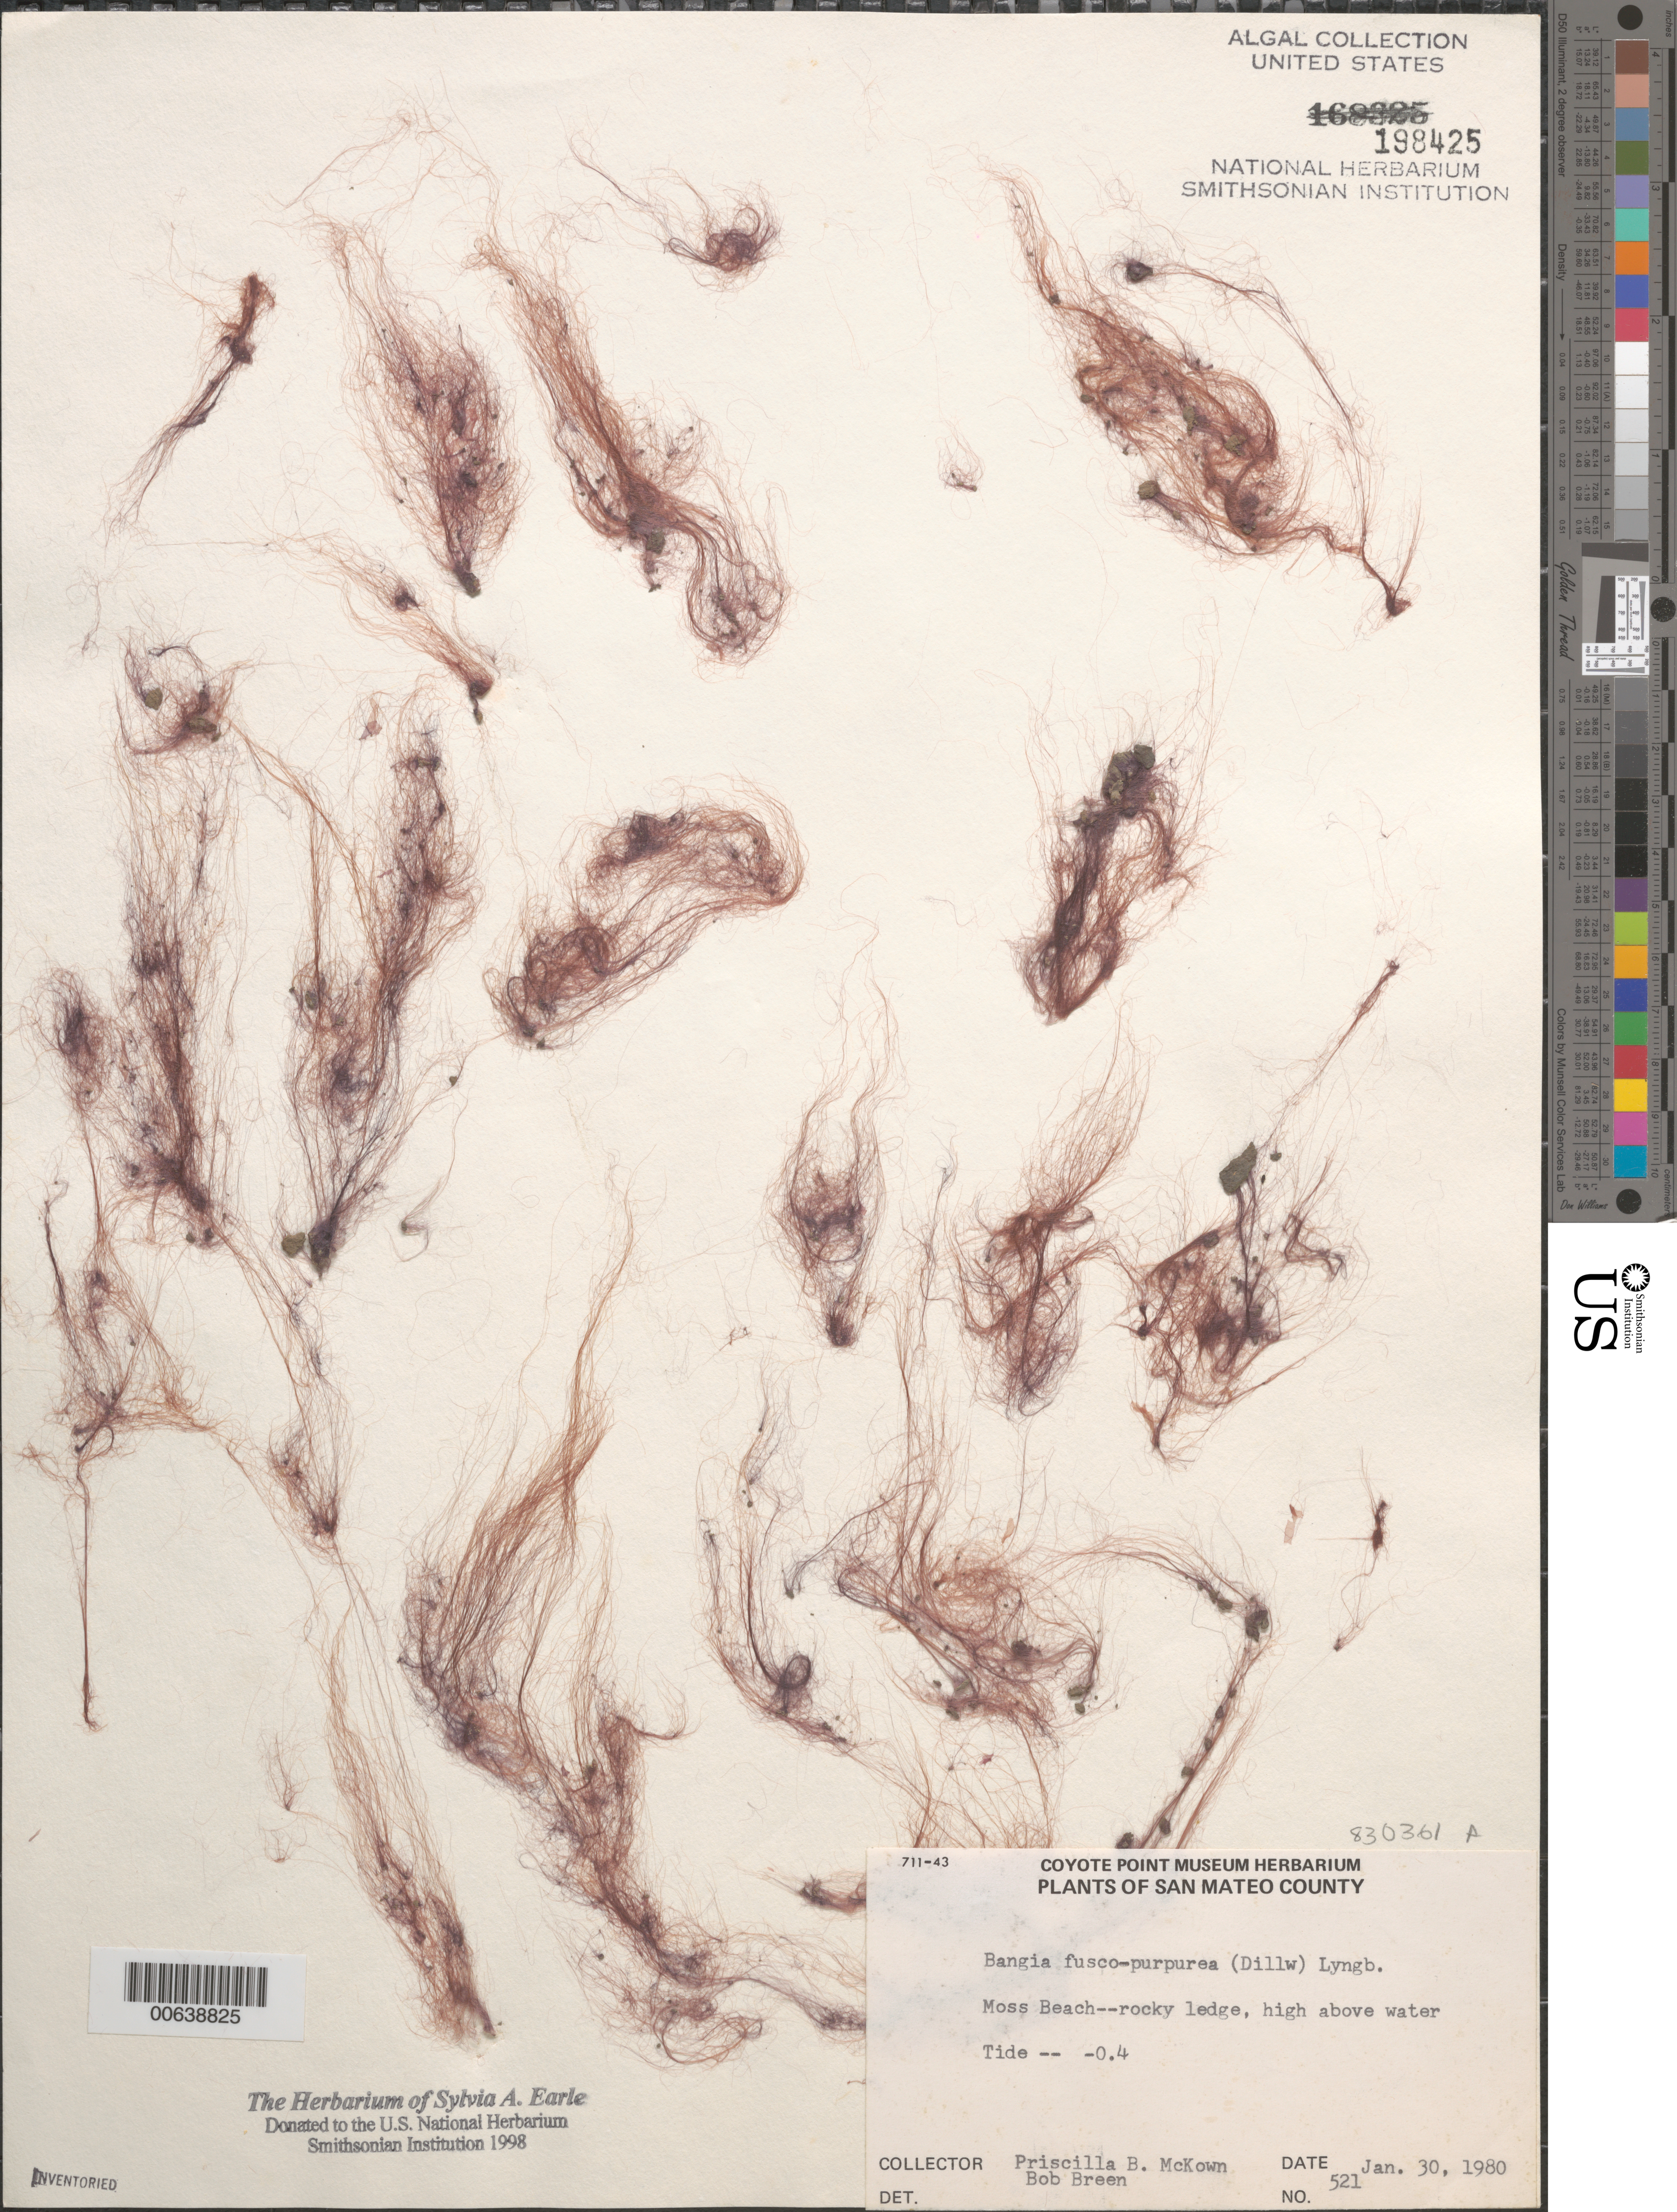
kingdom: Plantae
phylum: Rhodophyta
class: Bangiophyceae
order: Bangiales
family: Bangiaceae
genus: Bangia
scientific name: Bangia fuscopurpurea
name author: (Dillwyn) Lyngb.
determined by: Breen, R.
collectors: P. McKown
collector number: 521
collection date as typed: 30 Jan 1980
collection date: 1980-01-30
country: United States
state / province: California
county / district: San Mateo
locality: Moss Beach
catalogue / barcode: US 198425